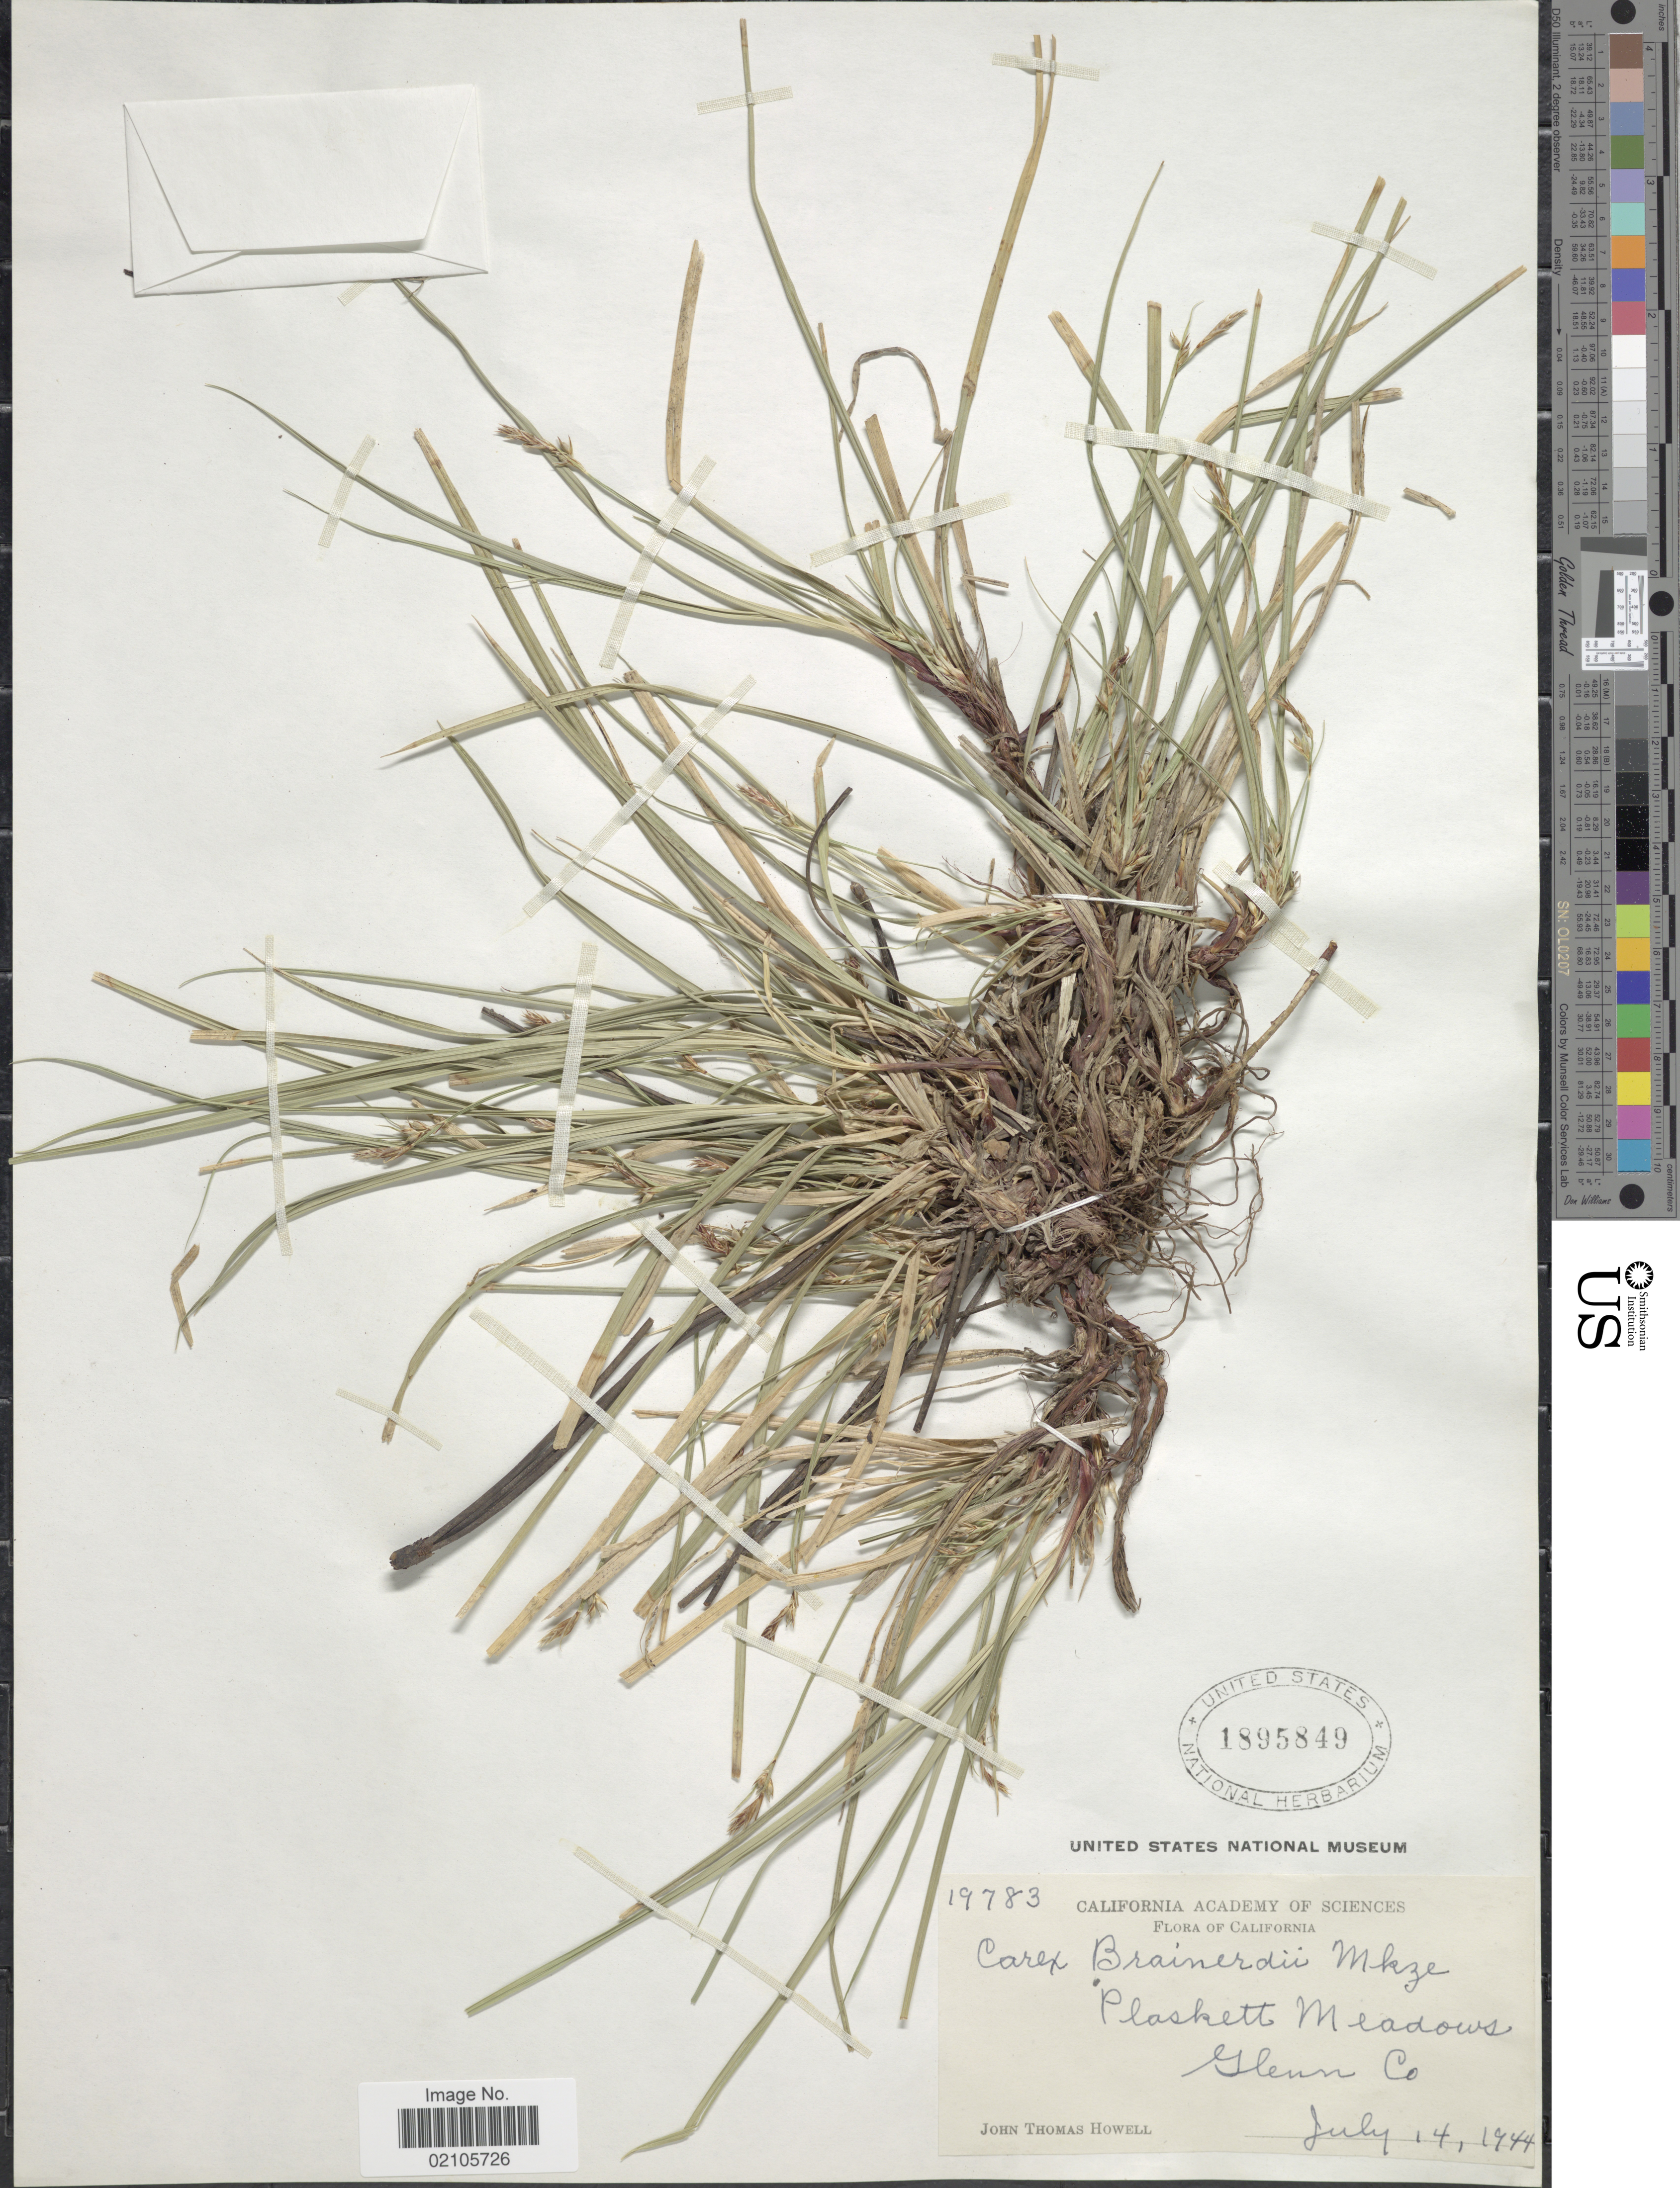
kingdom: Plantae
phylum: Tracheophyta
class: Liliopsida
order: Poales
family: Cyperaceae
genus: Carex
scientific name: Carex brainerdii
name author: Mack.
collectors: J. T. Howell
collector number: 19783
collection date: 1944-07-14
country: United States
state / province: California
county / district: Glenn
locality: Plaskett Meadows, Glenn Co.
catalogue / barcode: US 1895849